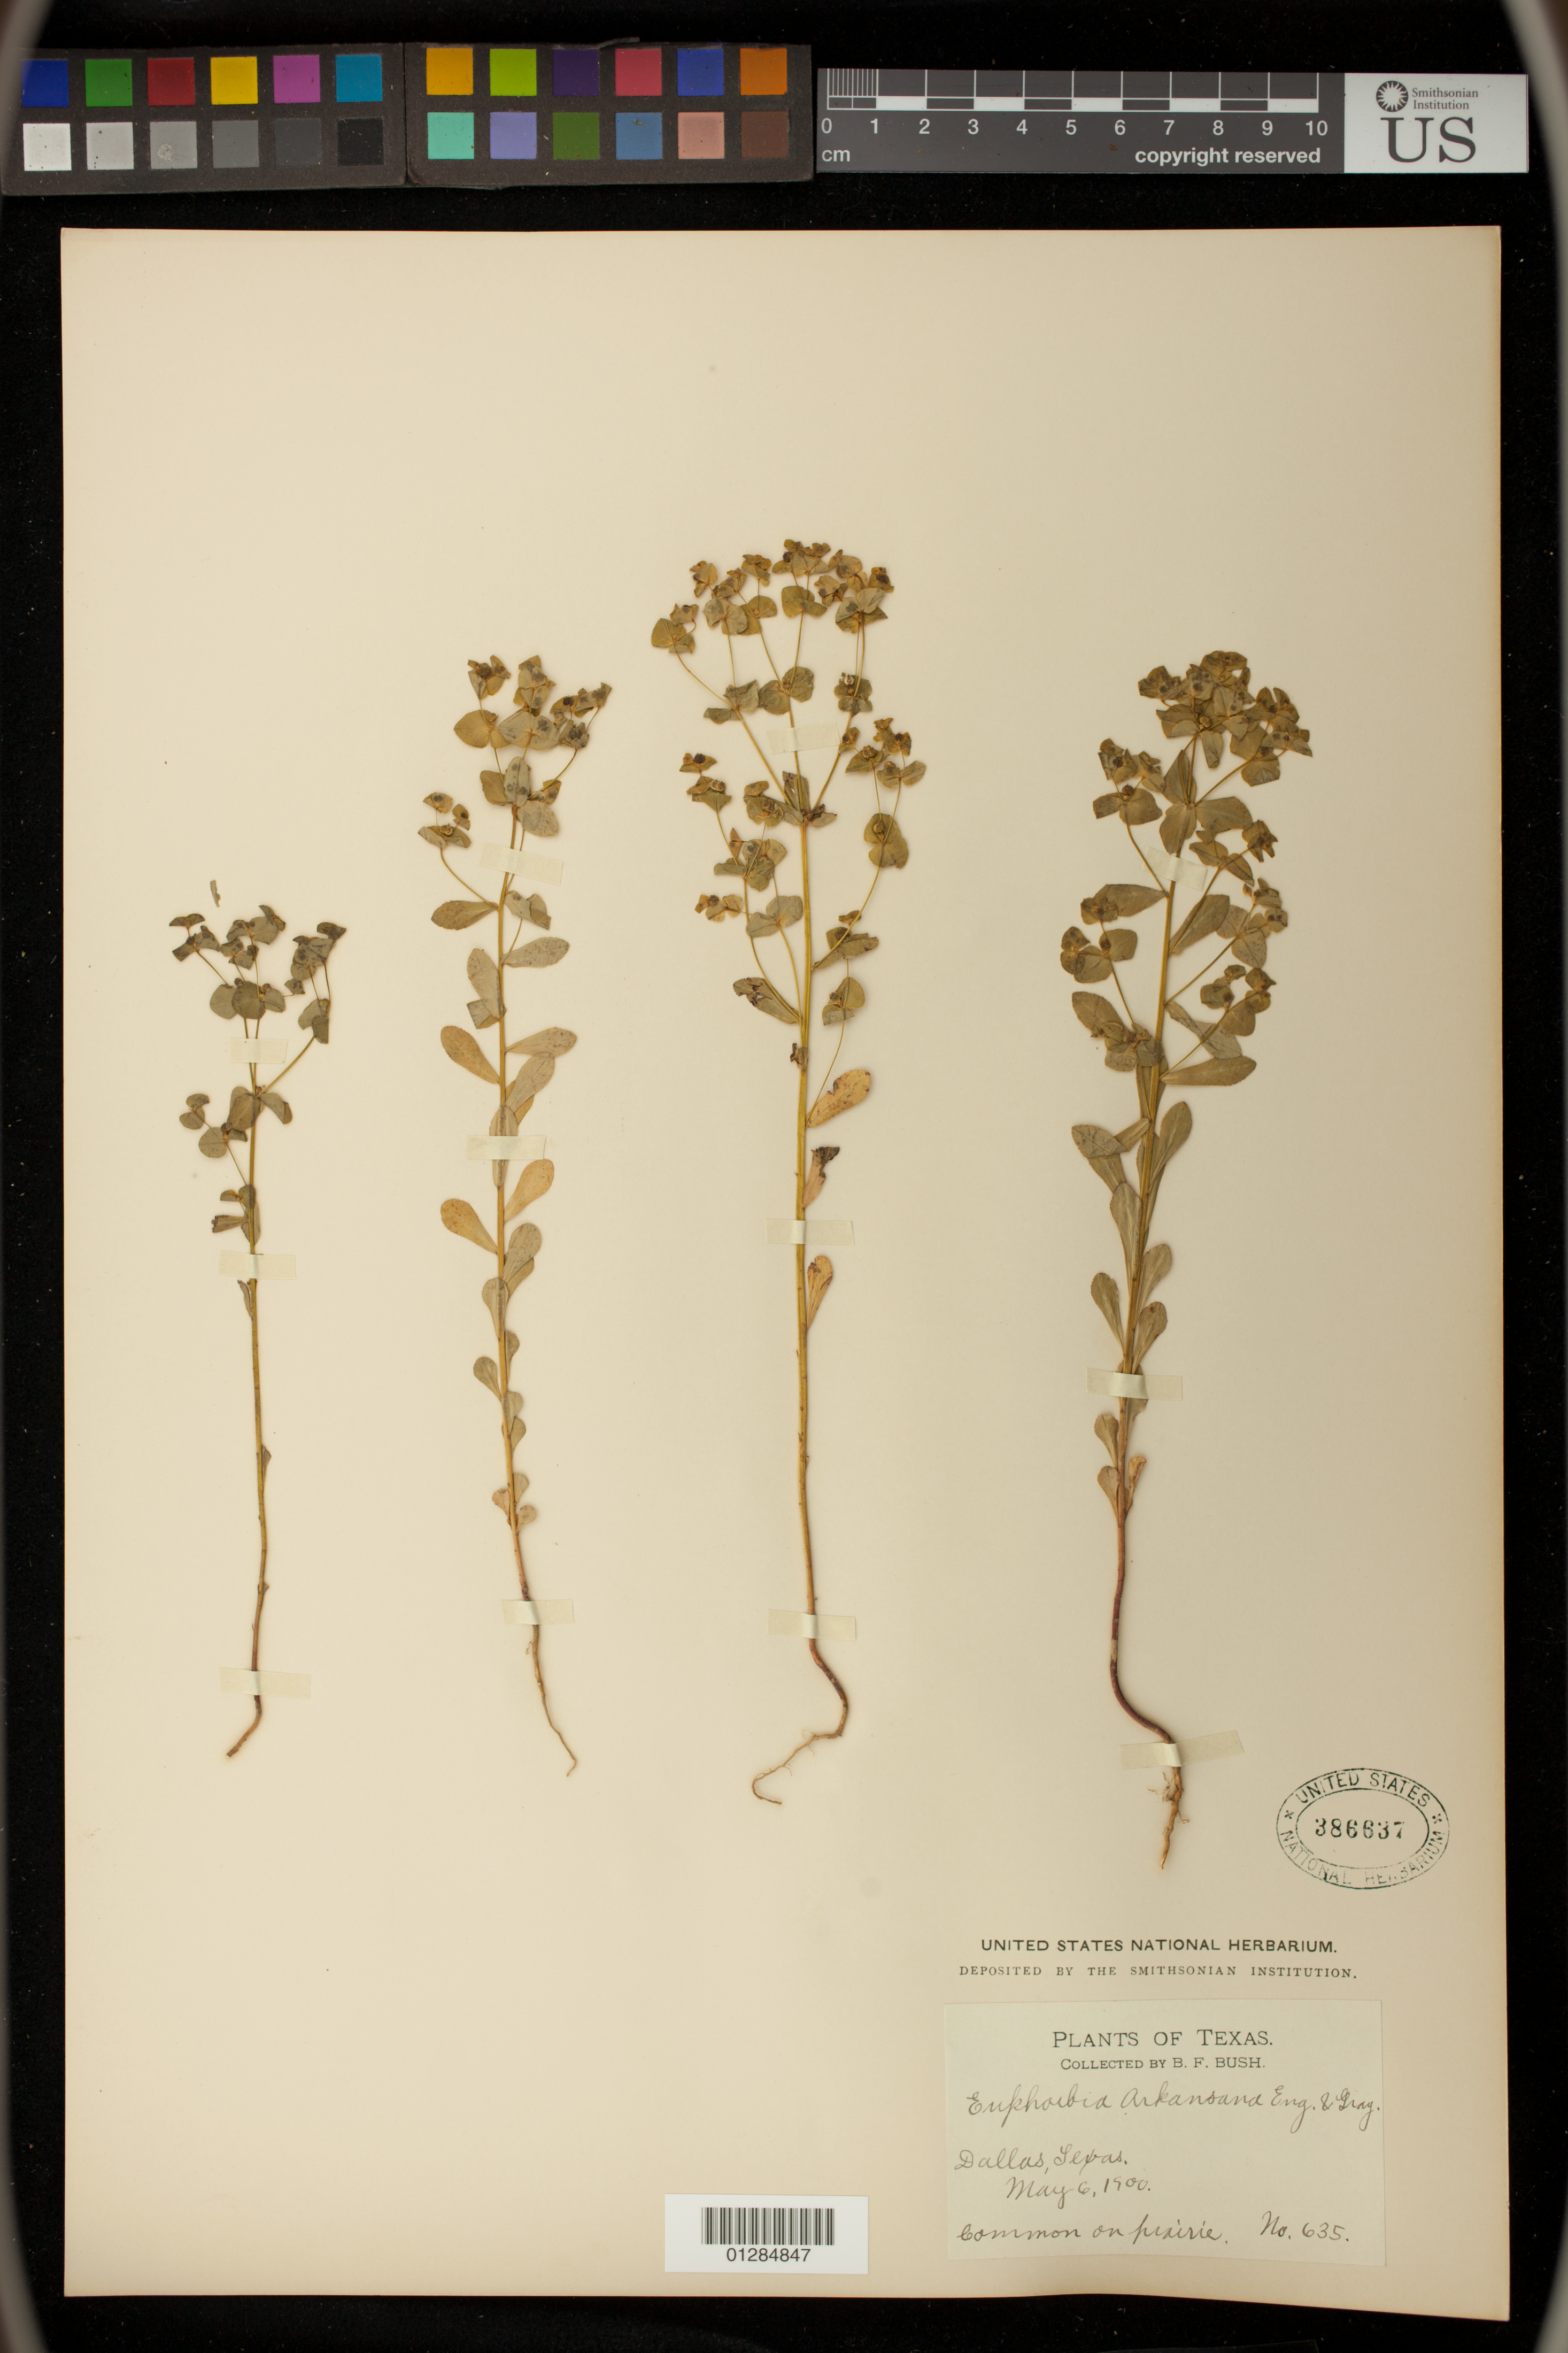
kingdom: Plantae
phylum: Tracheophyta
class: Magnoliopsida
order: Malpighiales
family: Euphorbiaceae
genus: Euphorbia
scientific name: Euphorbia spathulata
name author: Lam.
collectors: B. F. Bush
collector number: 635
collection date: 1900-05-06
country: United States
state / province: Texas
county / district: Dallas County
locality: Dallas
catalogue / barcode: US 386637